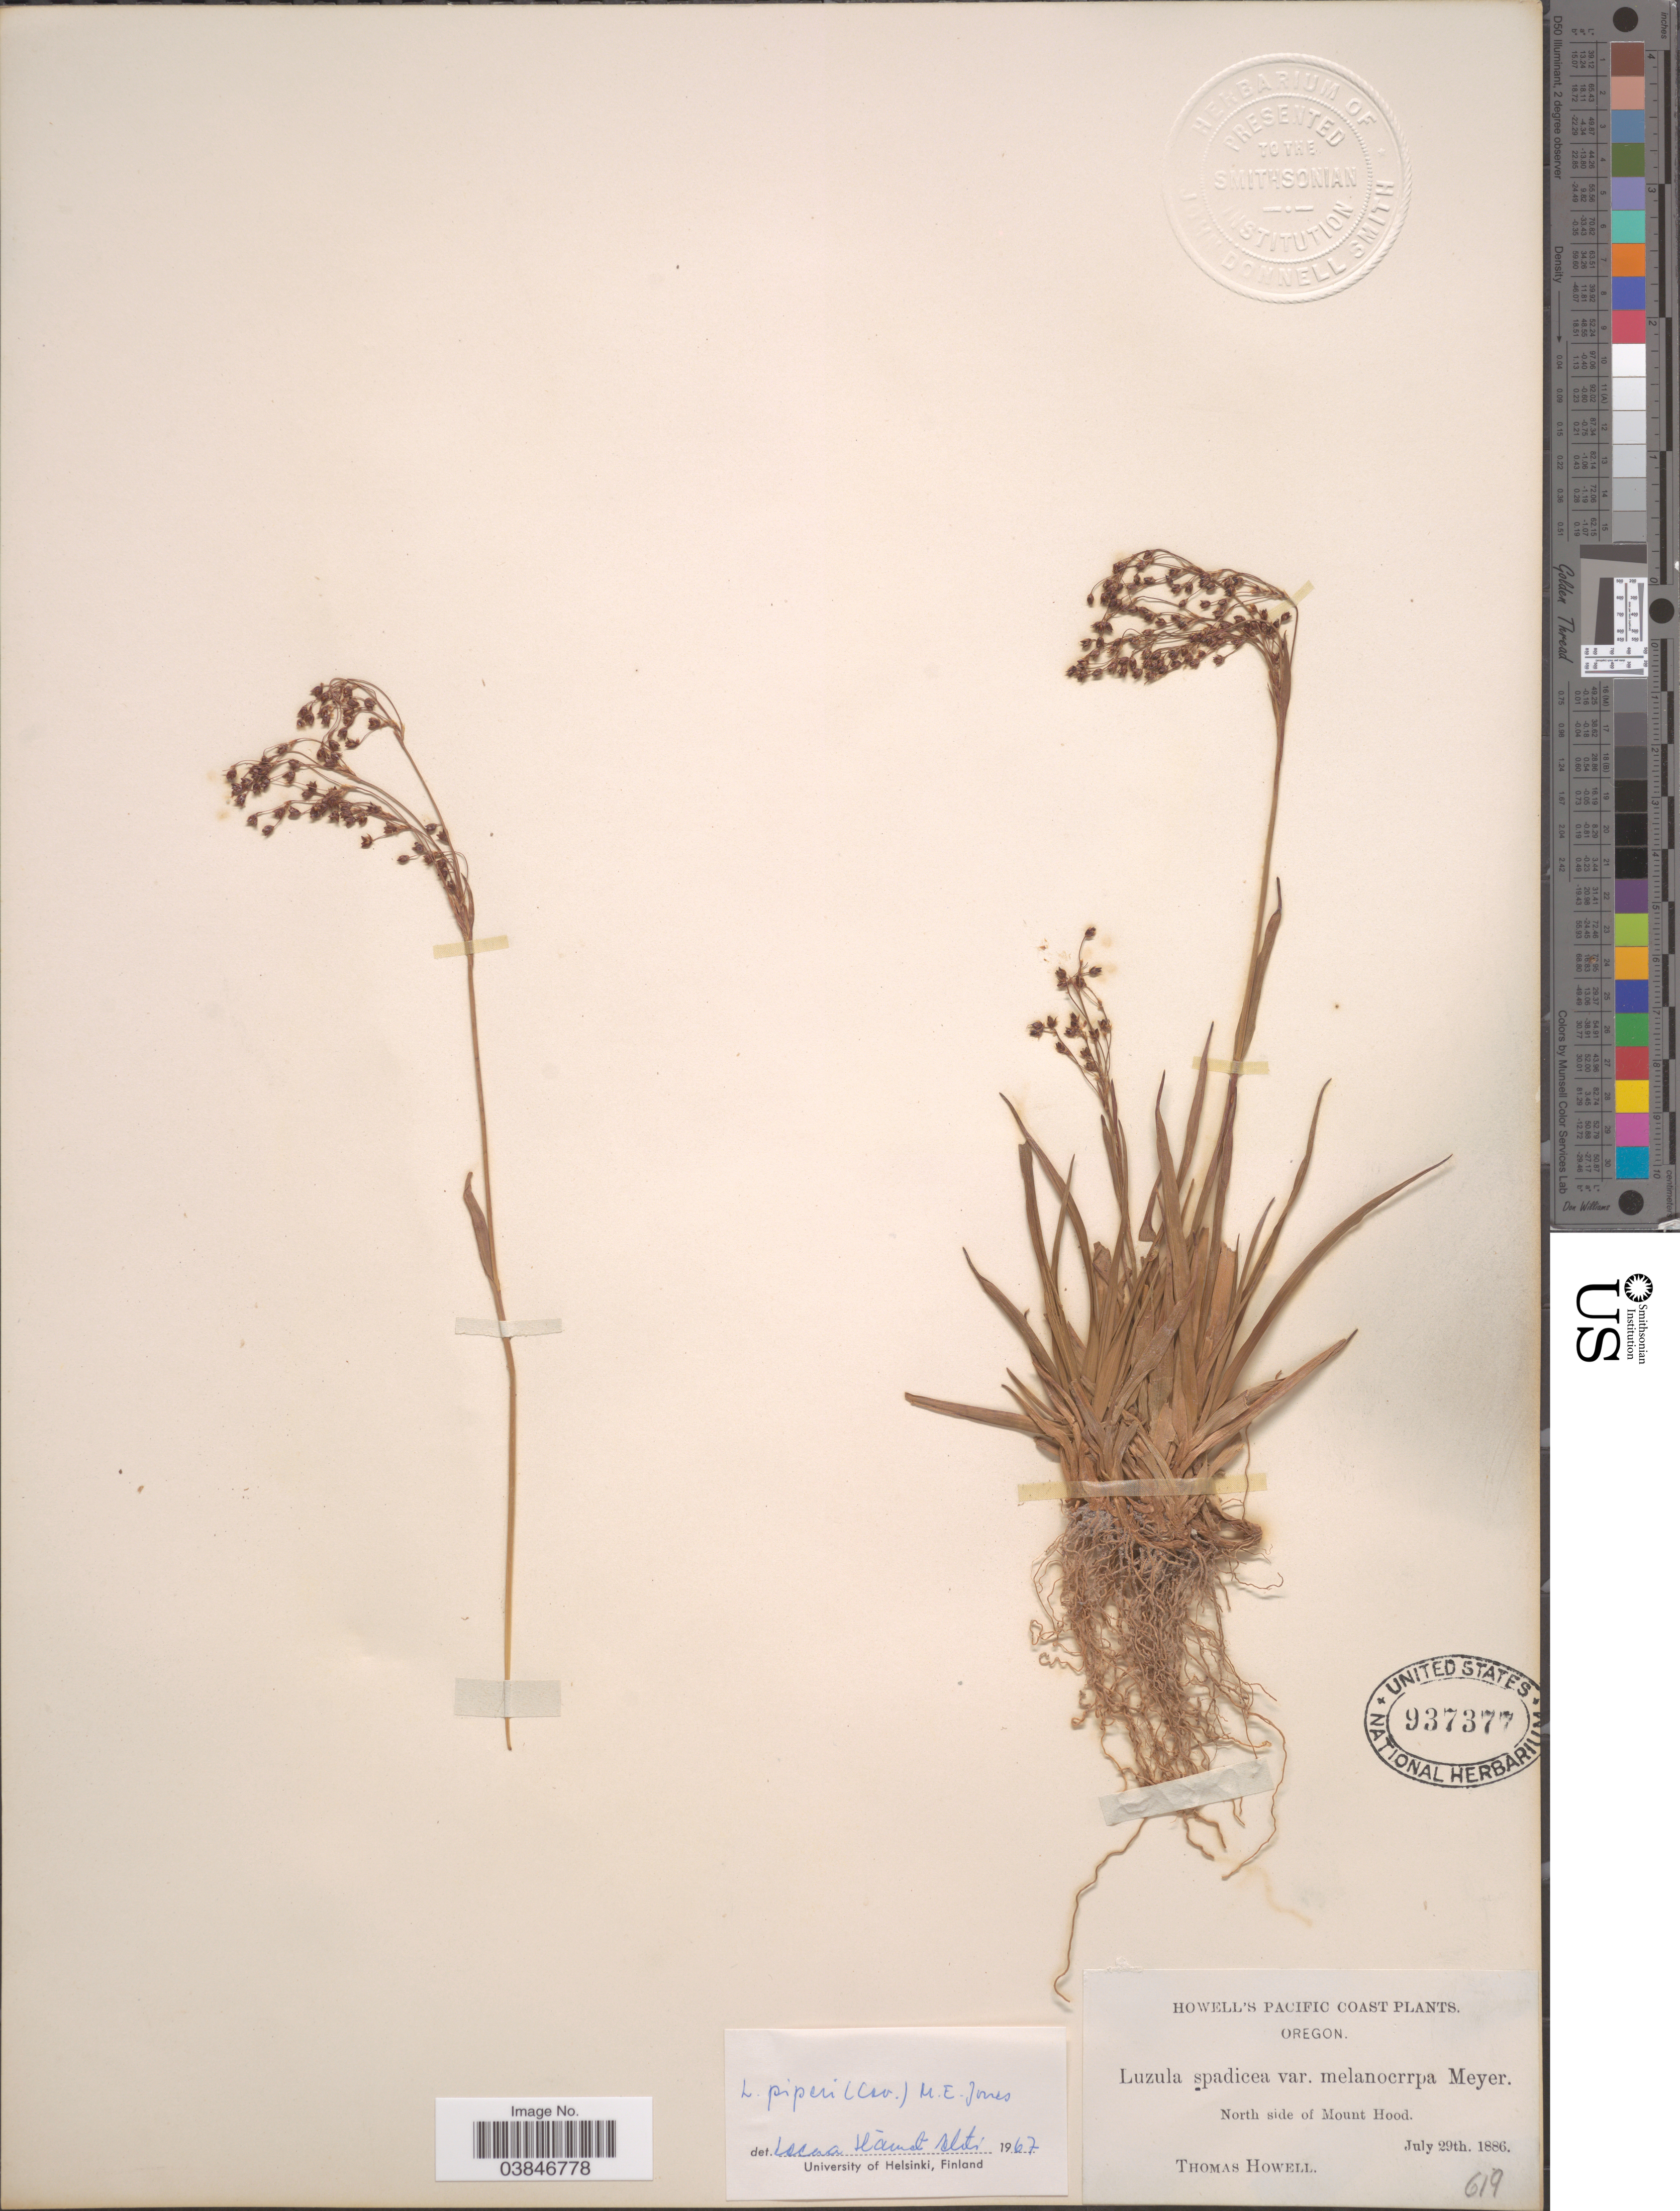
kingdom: Plantae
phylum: Tracheophyta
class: Liliopsida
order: Poales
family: Juncaceae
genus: Luzula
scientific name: Luzula piperi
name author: (Coville) M.E. Jones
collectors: T. Howell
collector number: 619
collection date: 1886-07-29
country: United States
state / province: Oregon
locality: Pacific Coast. North side of Mount Hood.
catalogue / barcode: US 937377